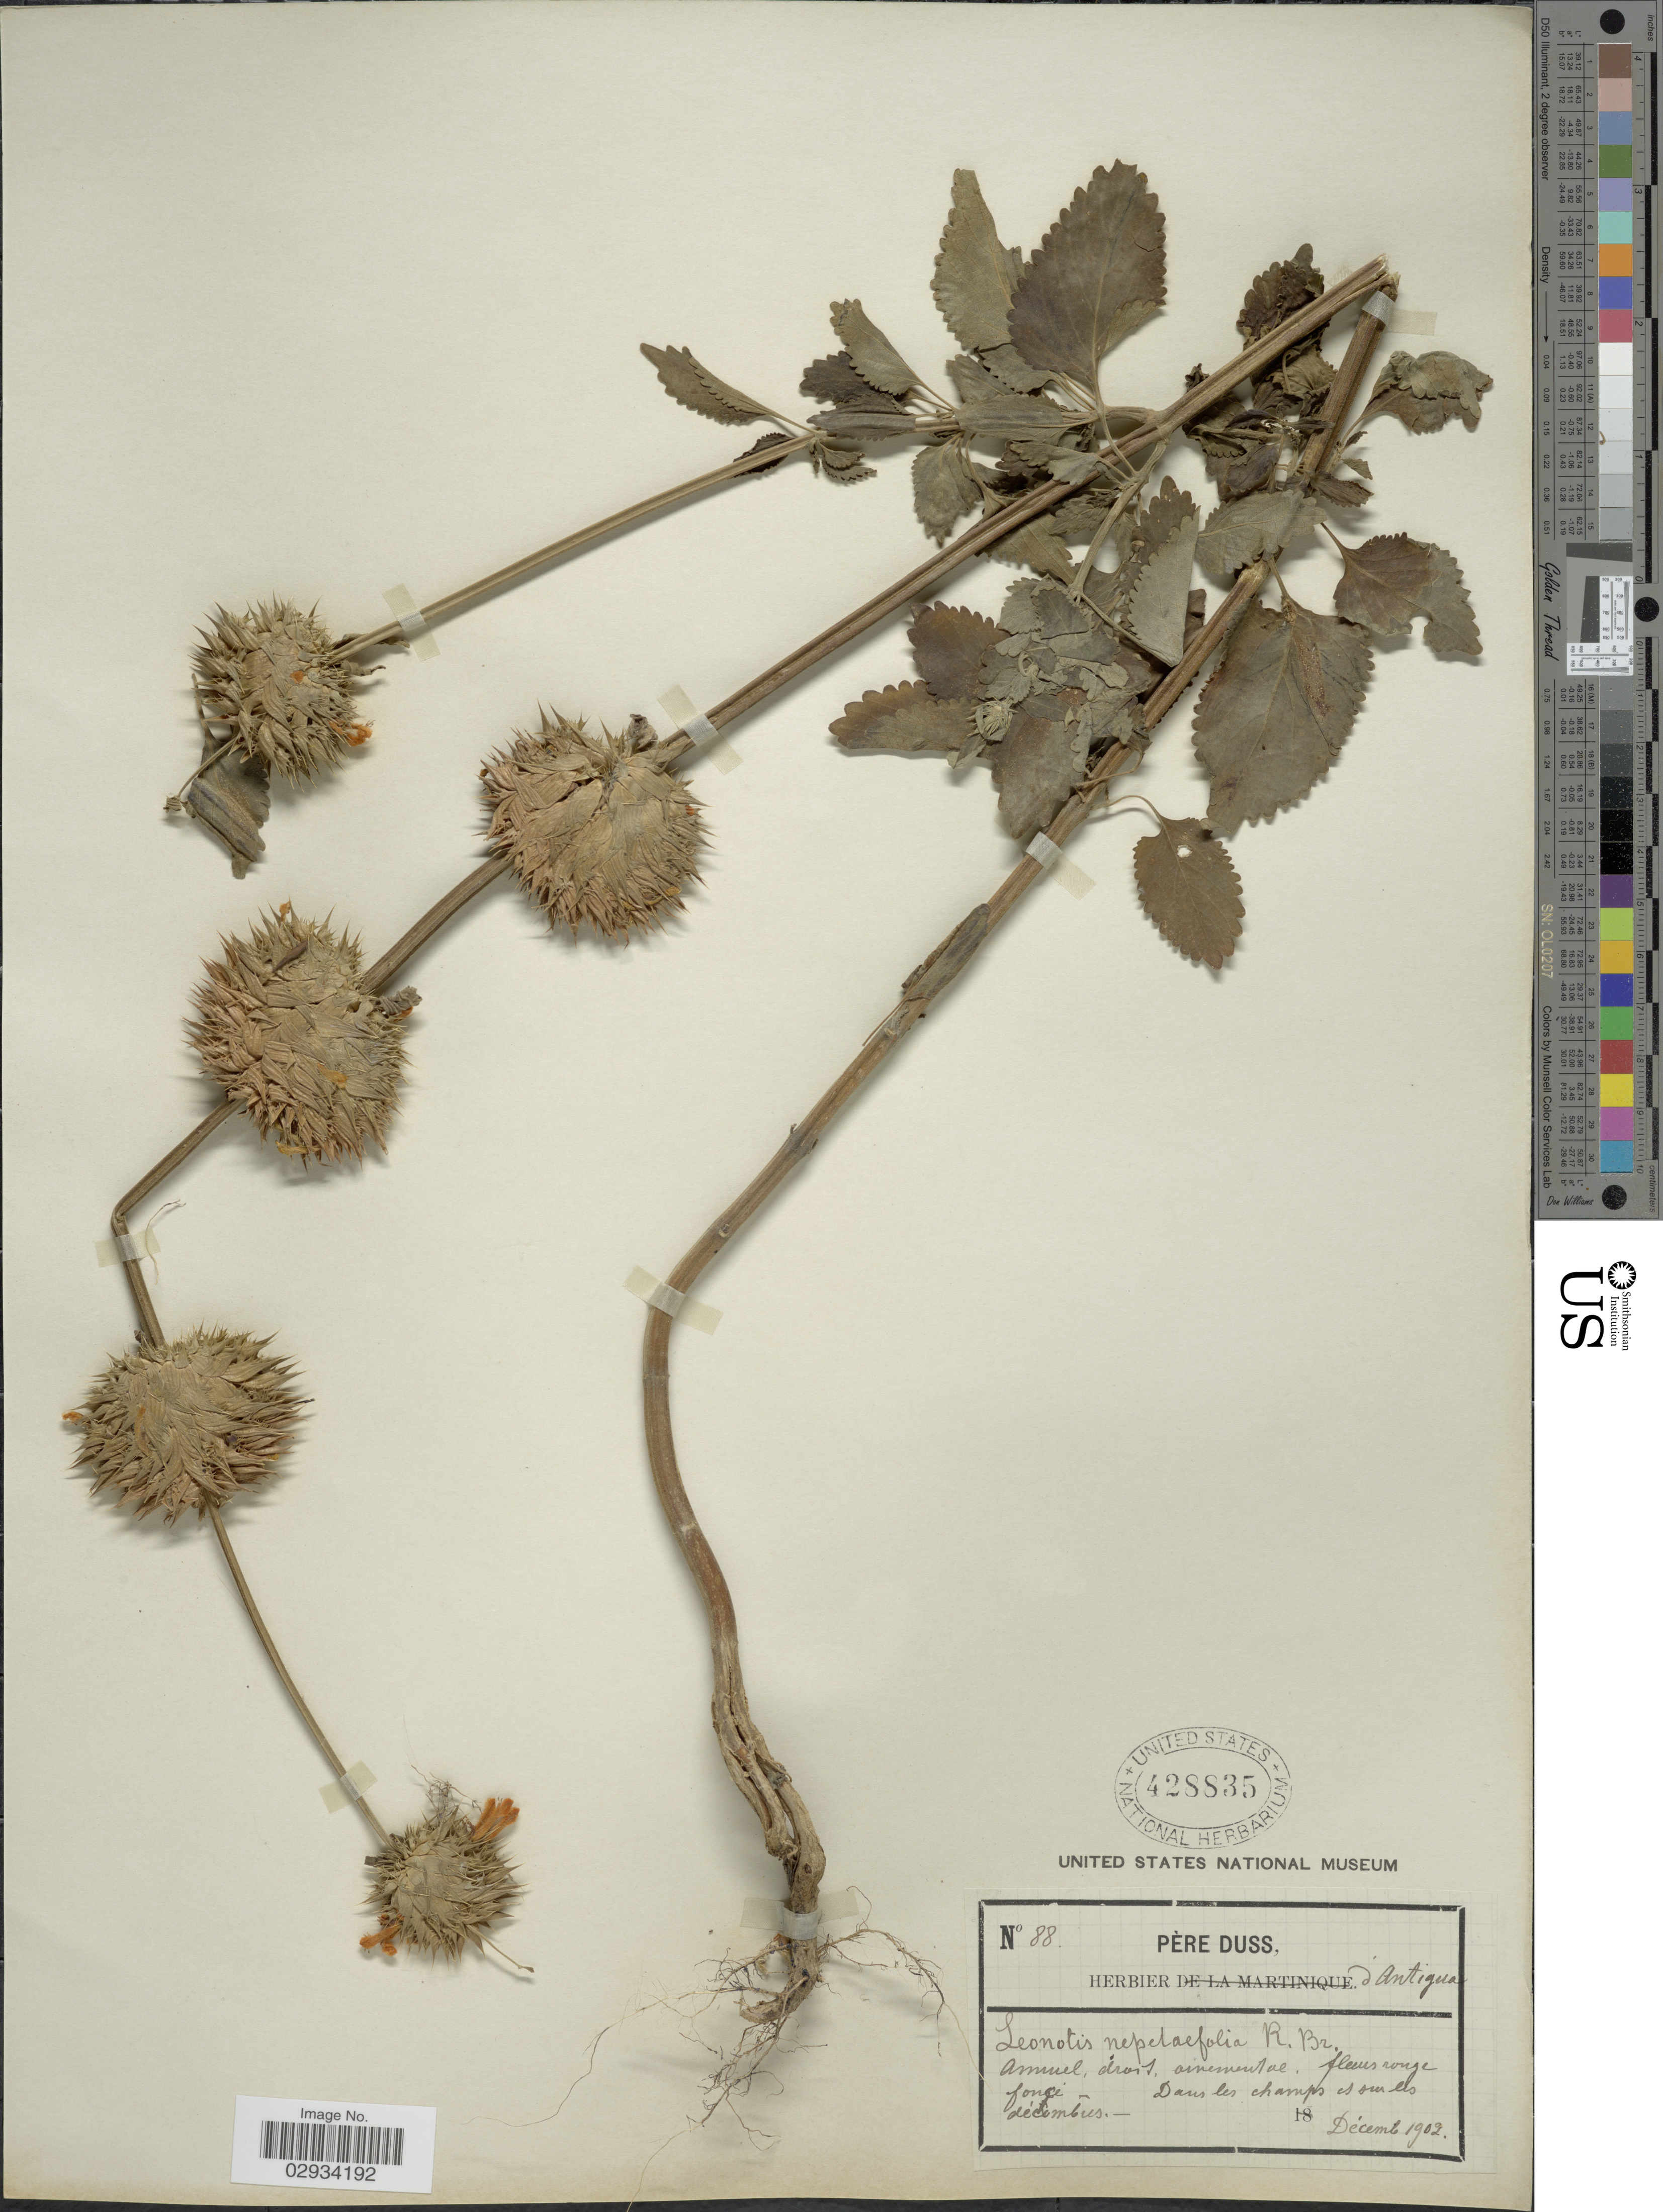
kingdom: Plantae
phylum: Tracheophyta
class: Magnoliopsida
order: Lamiales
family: Lamiaceae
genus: Leonotis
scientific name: Leonotis nepetifolia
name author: (L.) R. Br.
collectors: Père Duss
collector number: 88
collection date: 1902-12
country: Antigua and Barbuda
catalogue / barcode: US 428835